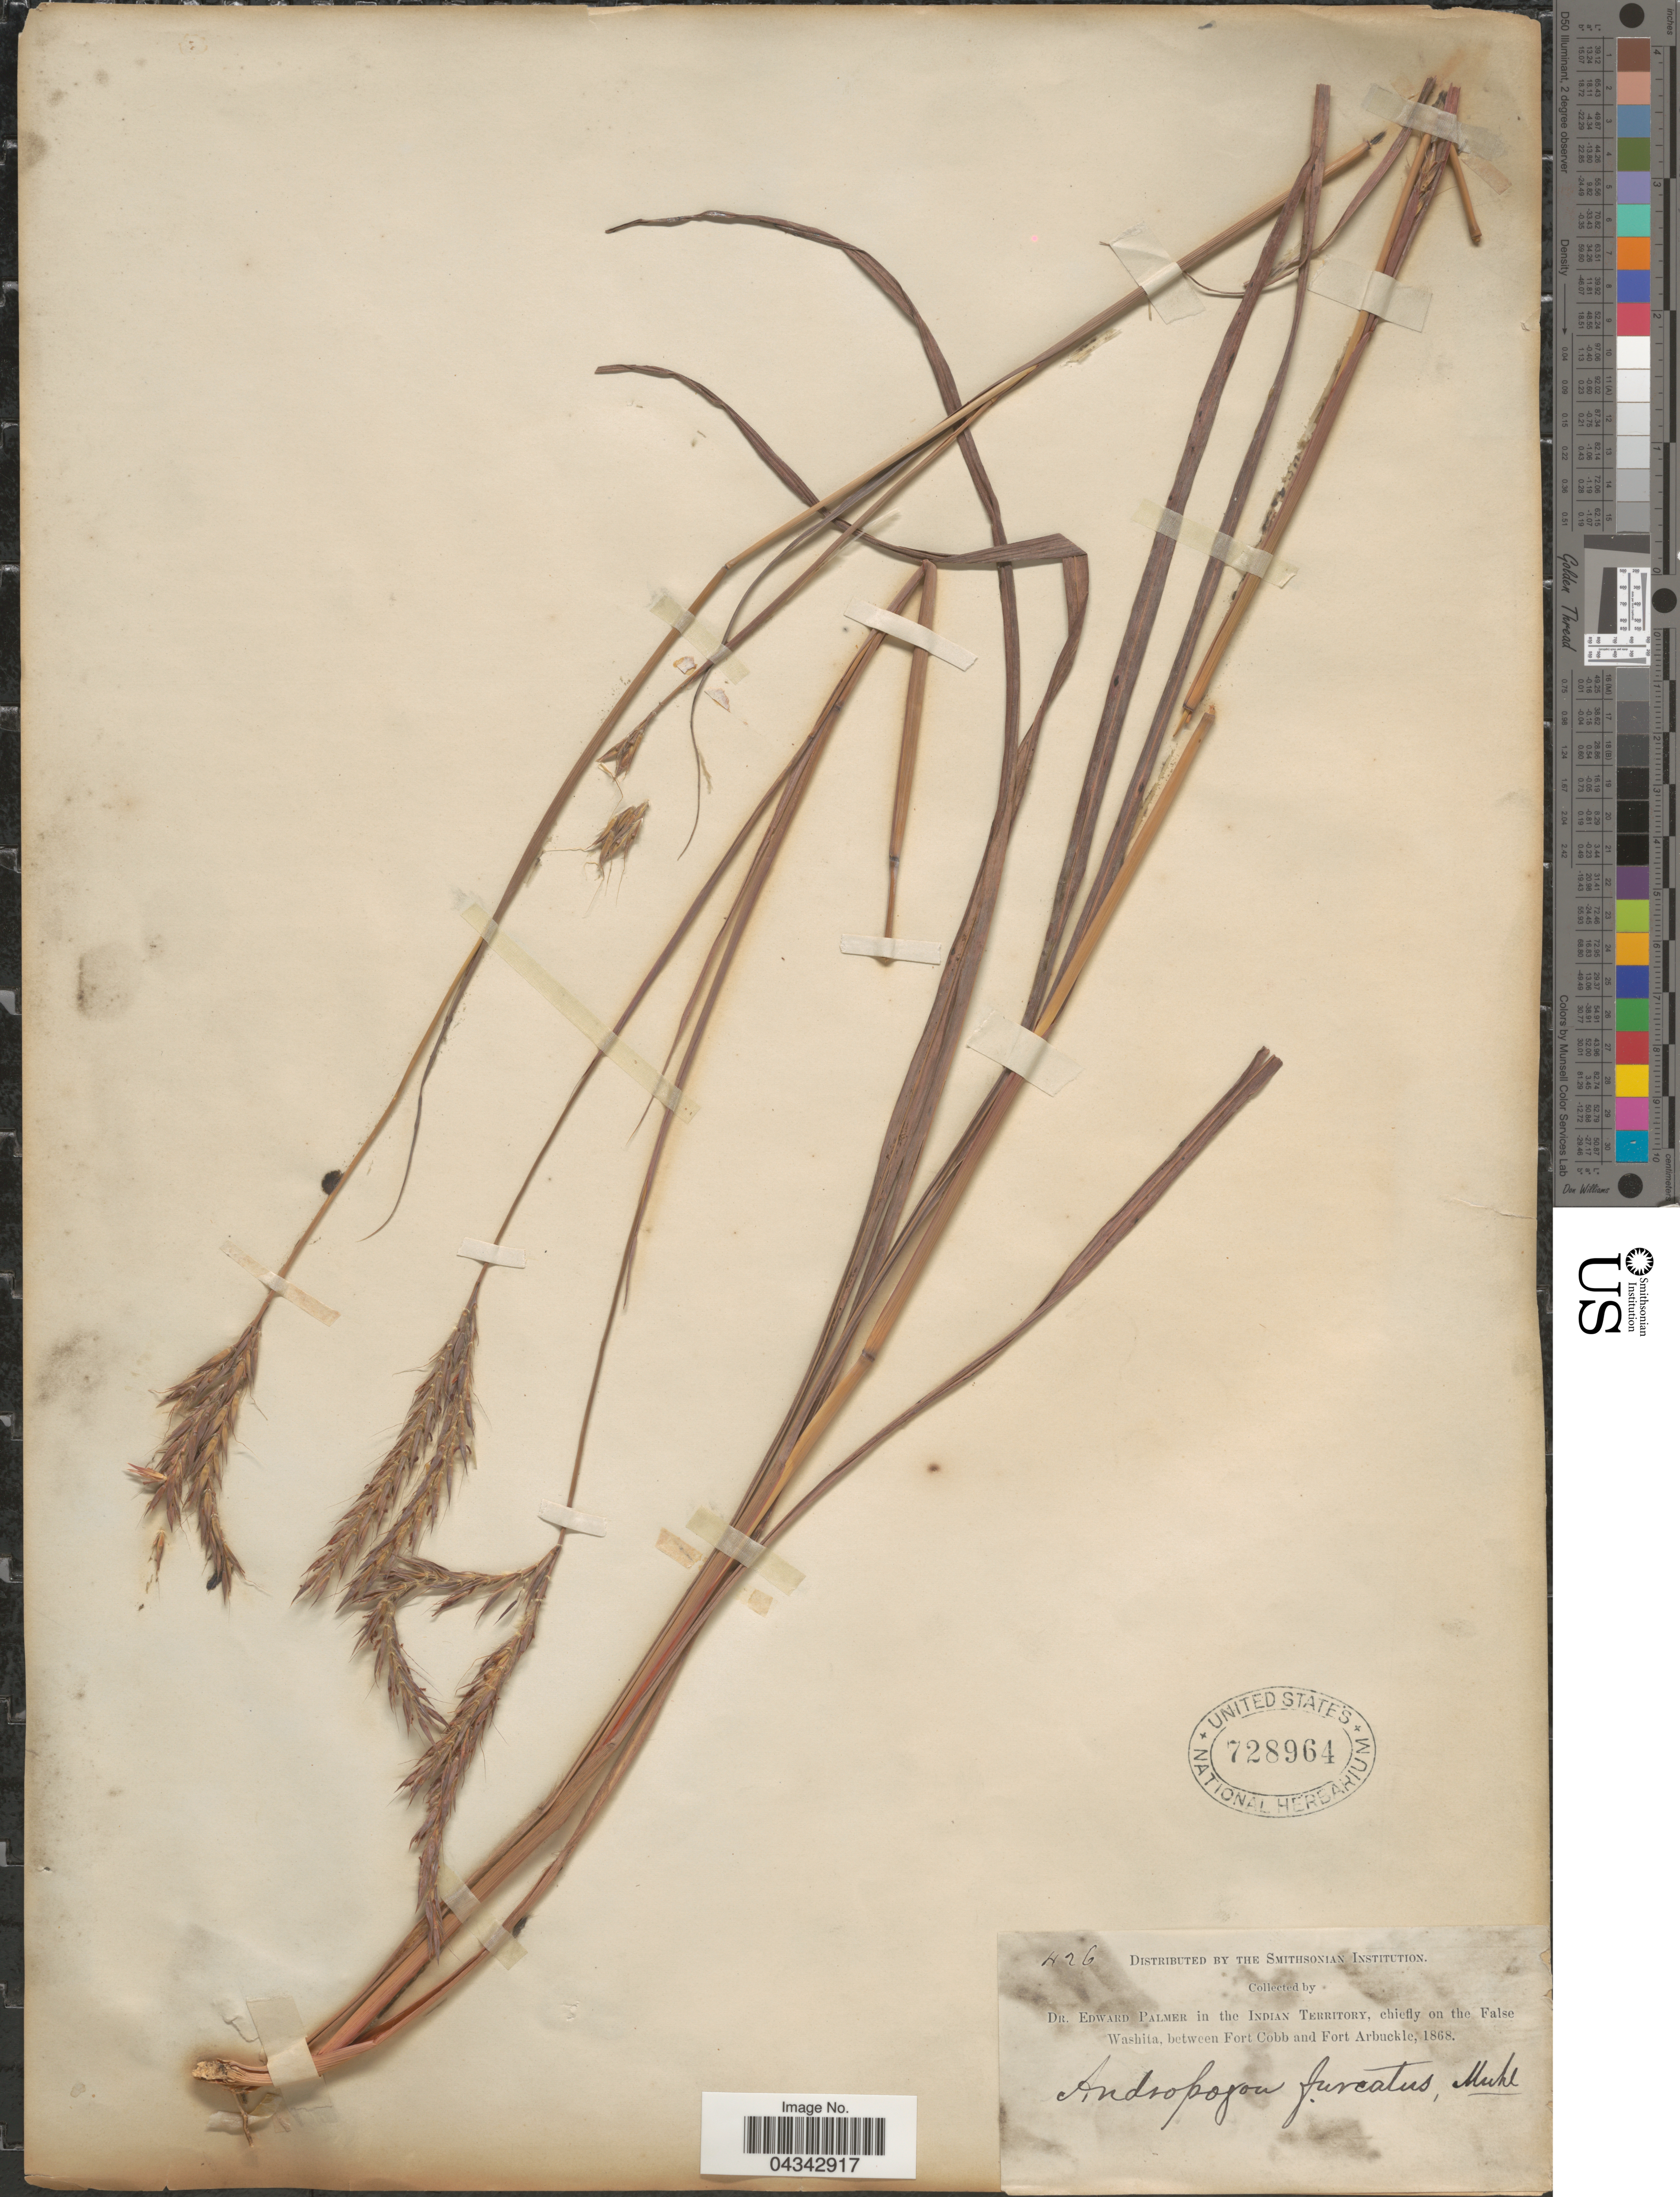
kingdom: Plantae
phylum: Tracheophyta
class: Liliopsida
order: Poales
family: Poaceae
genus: Andropogon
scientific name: Andropogon gerardii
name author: Vitman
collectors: E. Palmer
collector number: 426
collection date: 1868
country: United States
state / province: Oklahoma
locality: In the Indian Territory, chiefly on the False Washita, between Fort Cobb and Fort Arbuckle.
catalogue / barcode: US 728964